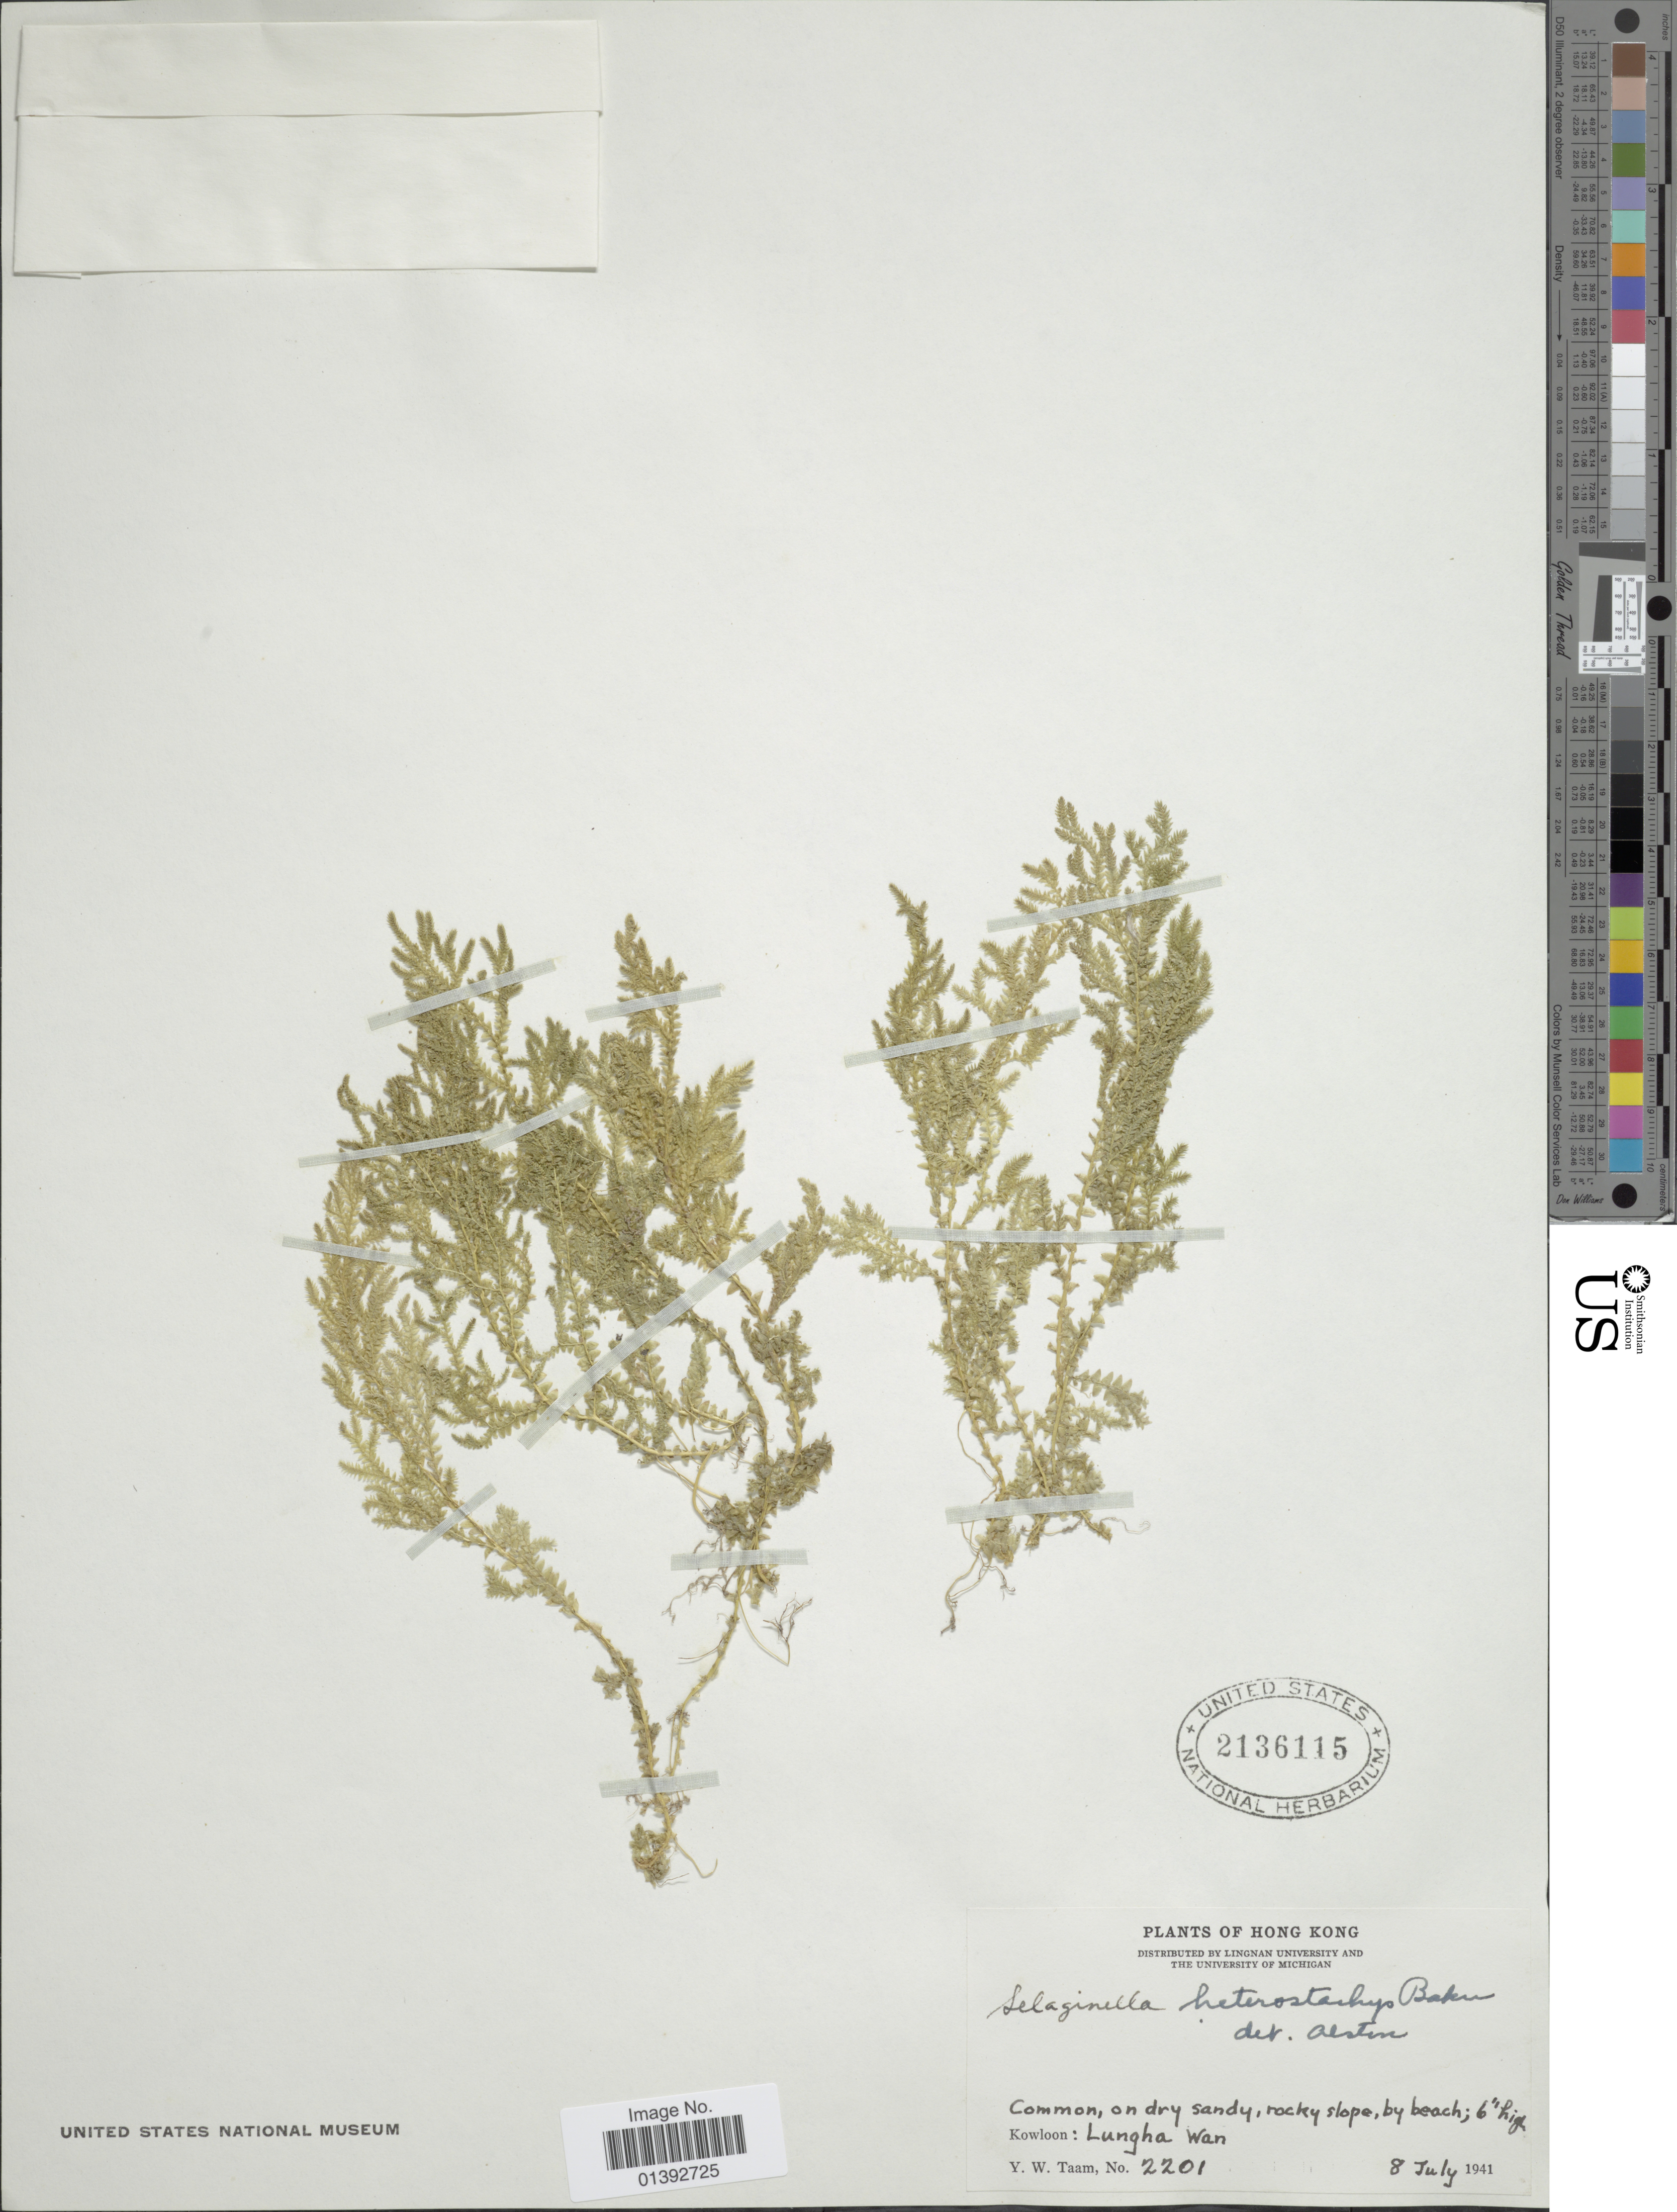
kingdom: Plantae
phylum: Tracheophyta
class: Lycopodiopsida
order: Selaginellales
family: Selaginellaceae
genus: Selaginella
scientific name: Selaginella heterostachys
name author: Baker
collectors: Y. W. Taam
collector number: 2201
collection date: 1941-07-08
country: China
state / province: Hong Kong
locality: Kowloon: Lungha Wan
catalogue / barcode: US 2136115